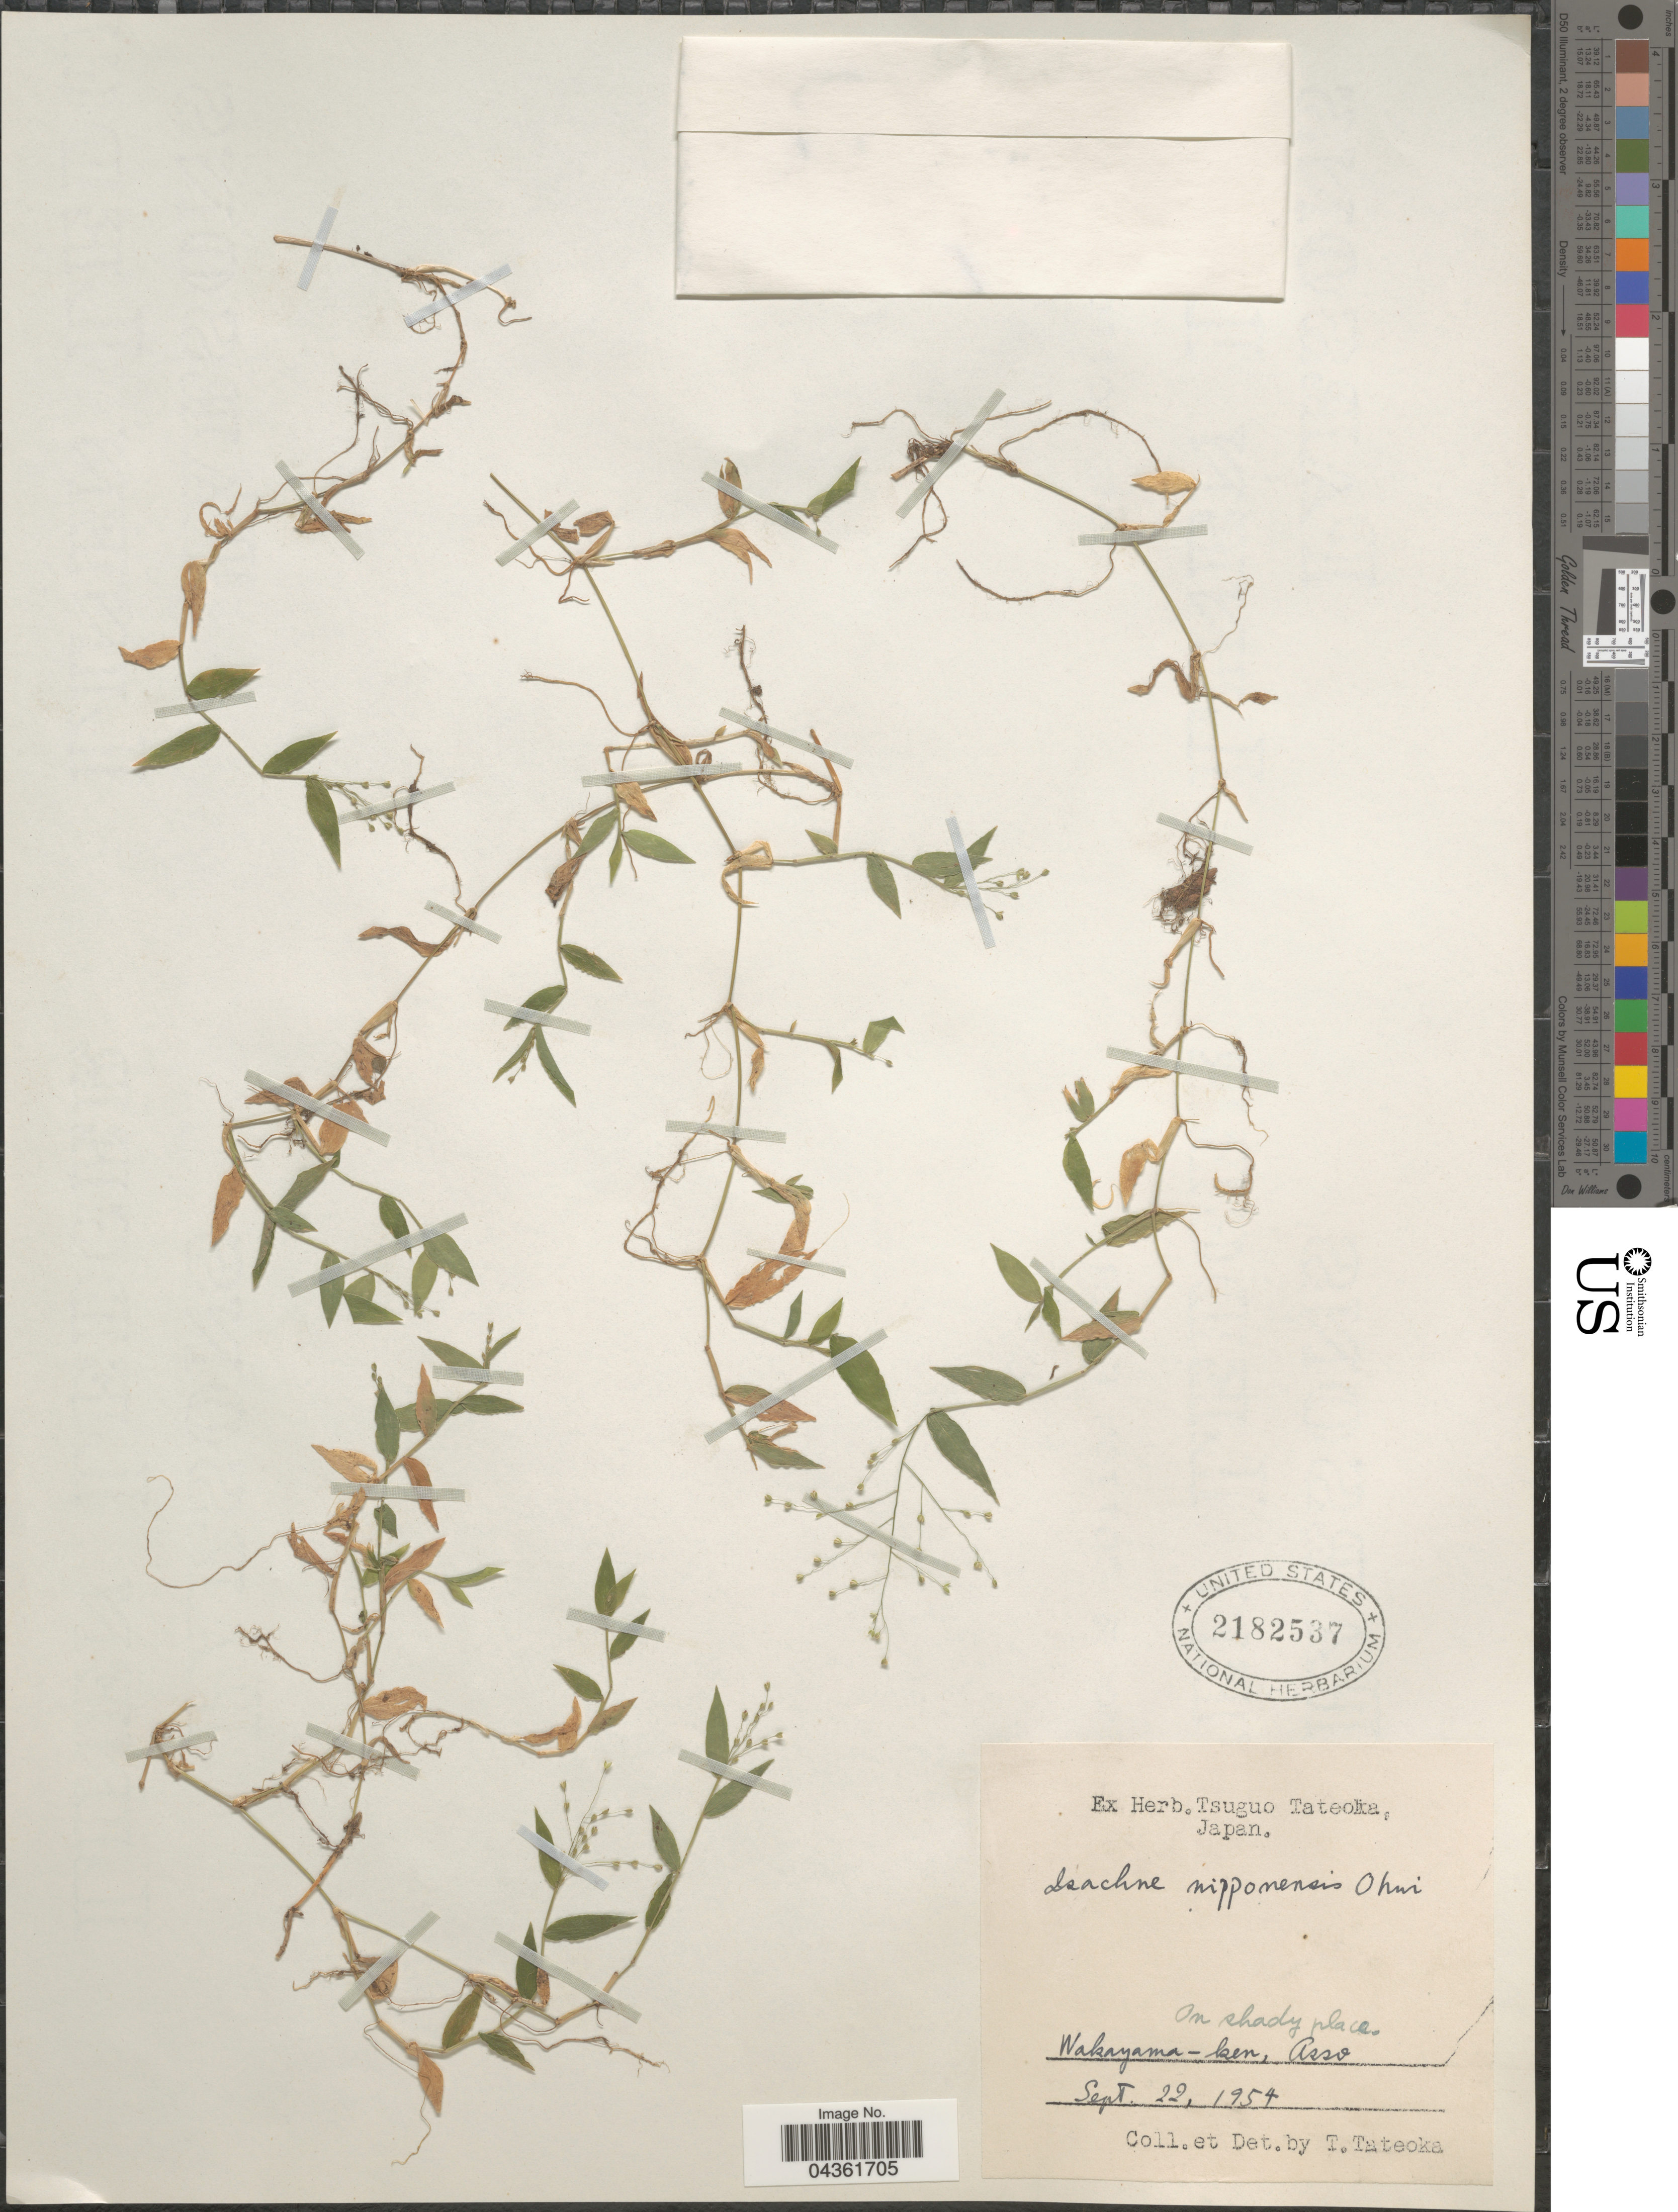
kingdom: Plantae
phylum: Tracheophyta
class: Liliopsida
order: Poales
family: Poaceae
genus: Isachne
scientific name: Isachne nipponensis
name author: Ohwi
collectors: T. Tateoka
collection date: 1954-09-22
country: Japan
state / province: Wakayama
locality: Wakayama-ken, Asso.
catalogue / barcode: US 2182537